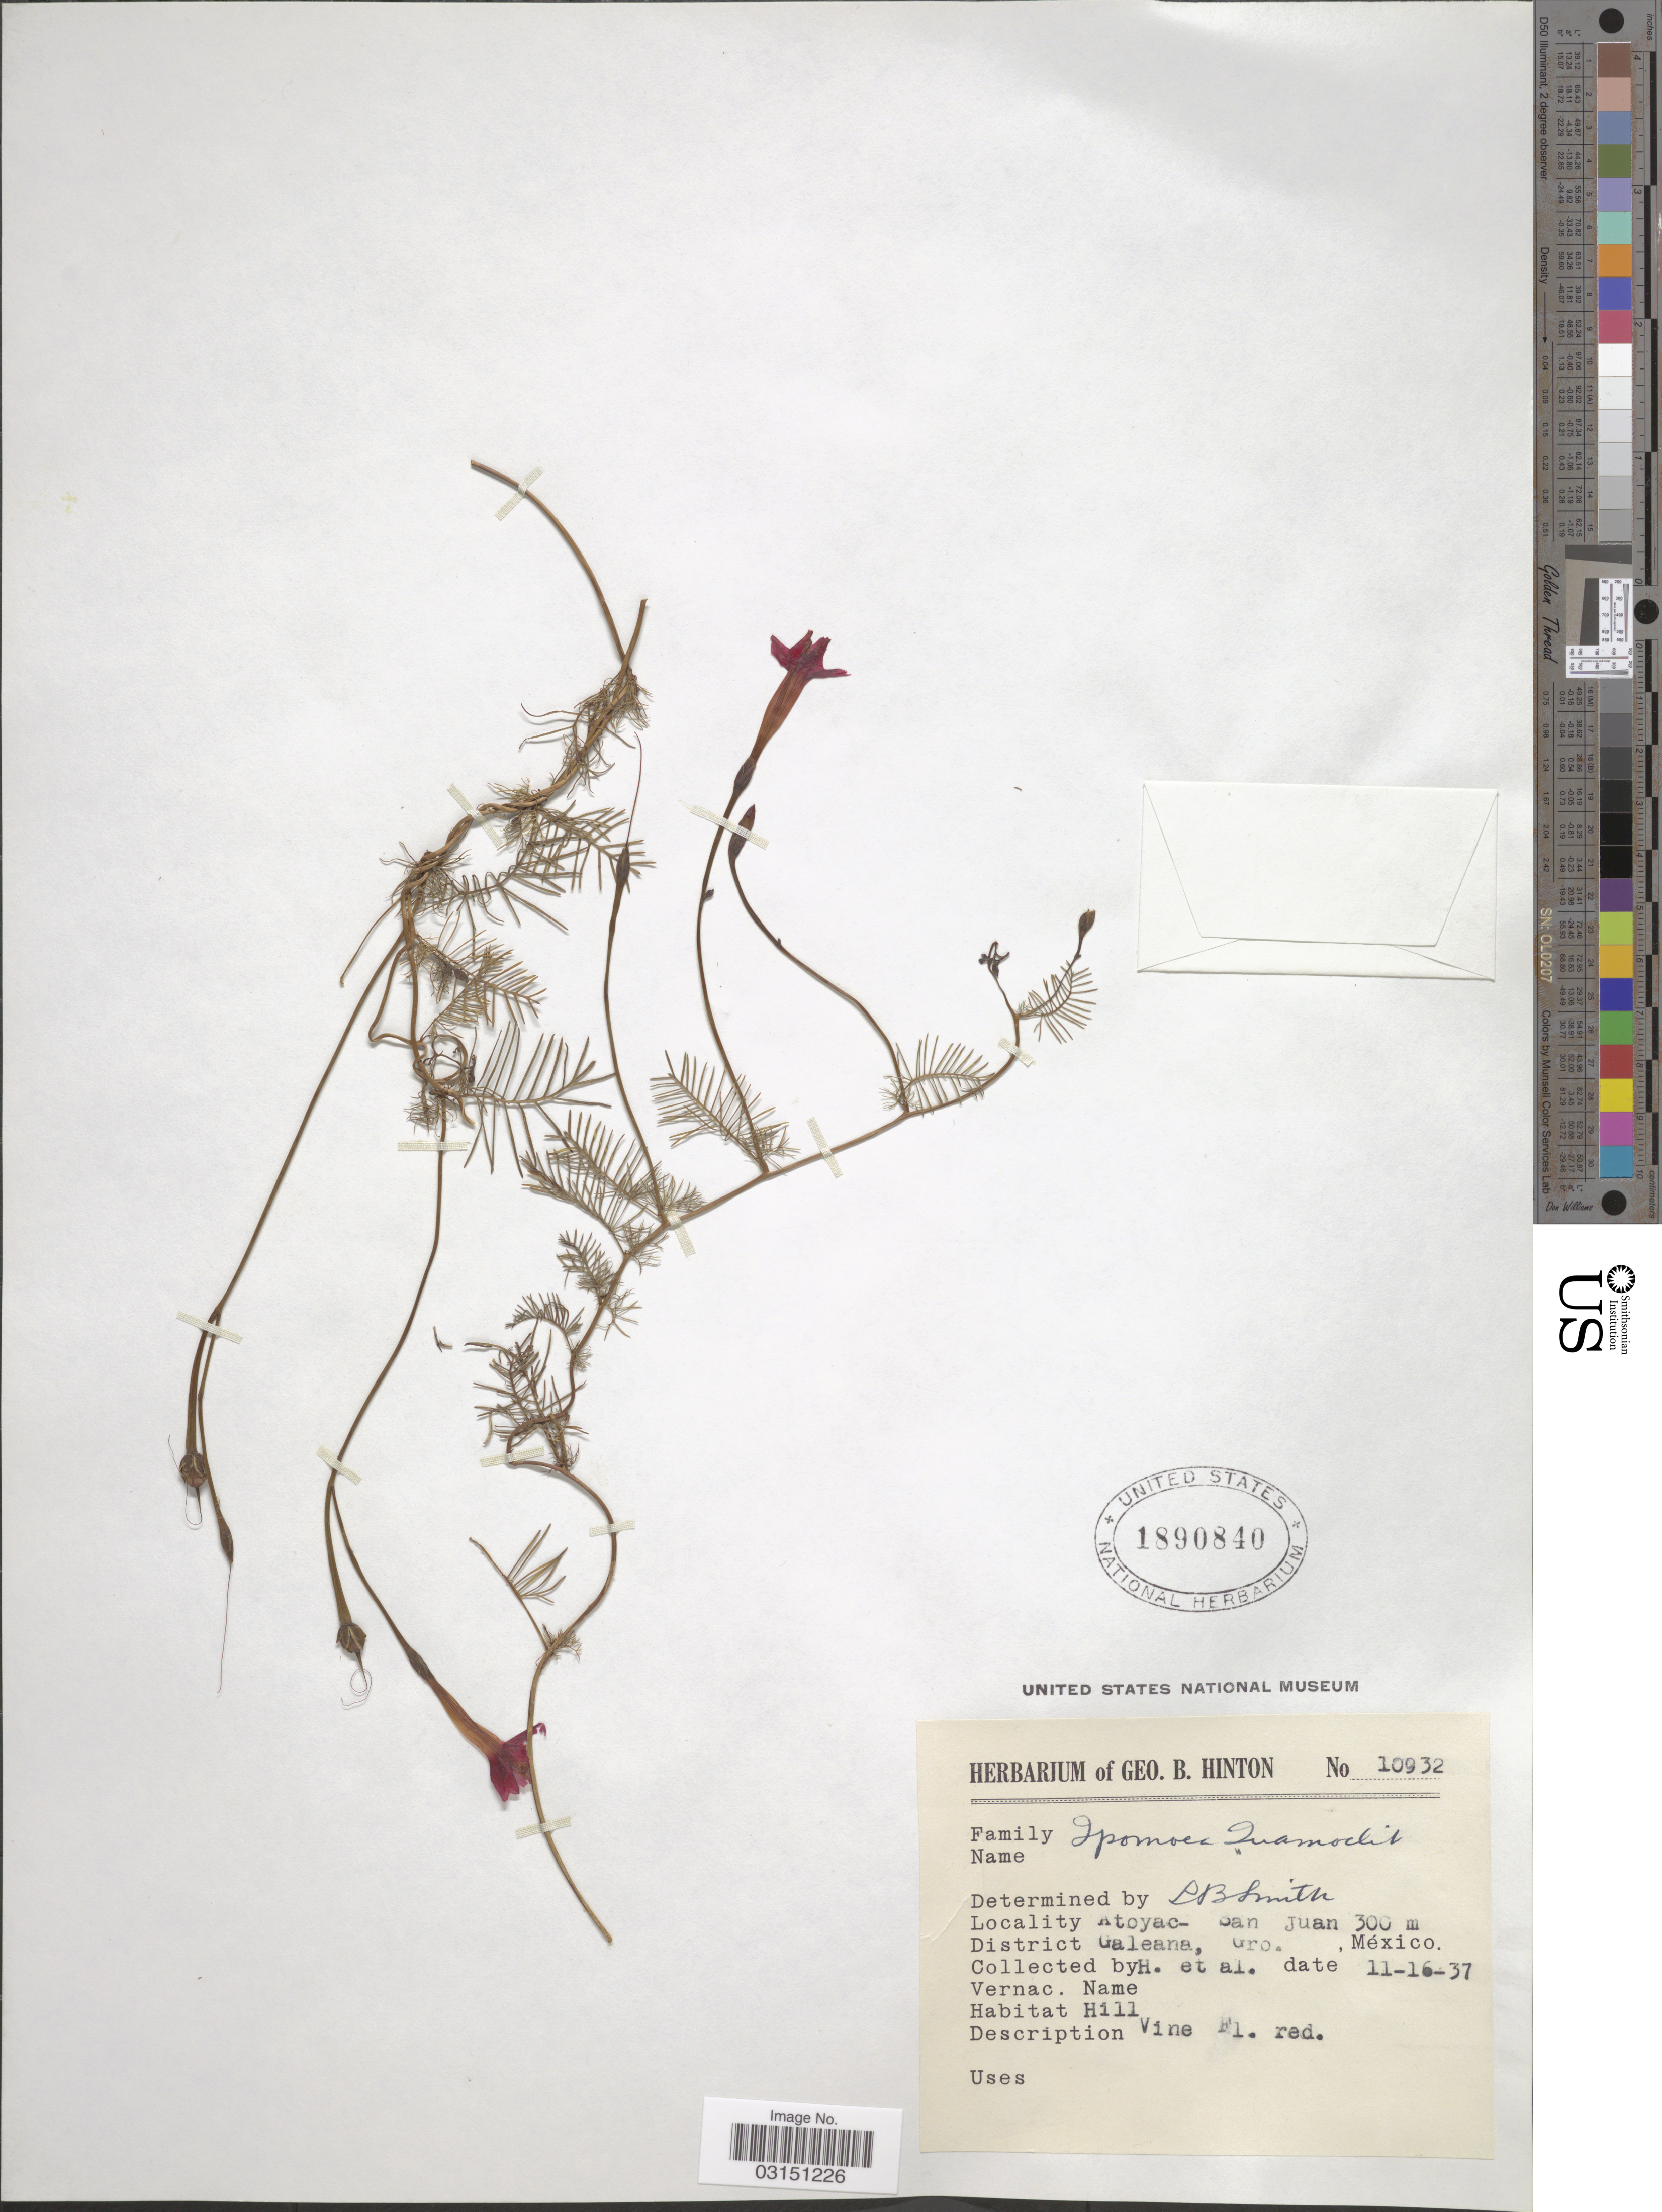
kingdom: Plantae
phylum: Tracheophyta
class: Magnoliopsida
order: Solanales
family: Convolvulaceae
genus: Ipomoea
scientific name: Ipomoea quamoclit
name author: L.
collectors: G. B. Hinton & et al.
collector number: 10932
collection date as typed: Transcribed d/m/y: 16/11/37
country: Mexico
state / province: Guerrero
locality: Atoyac - San Juan, District Galeana.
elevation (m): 300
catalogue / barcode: US 1890840